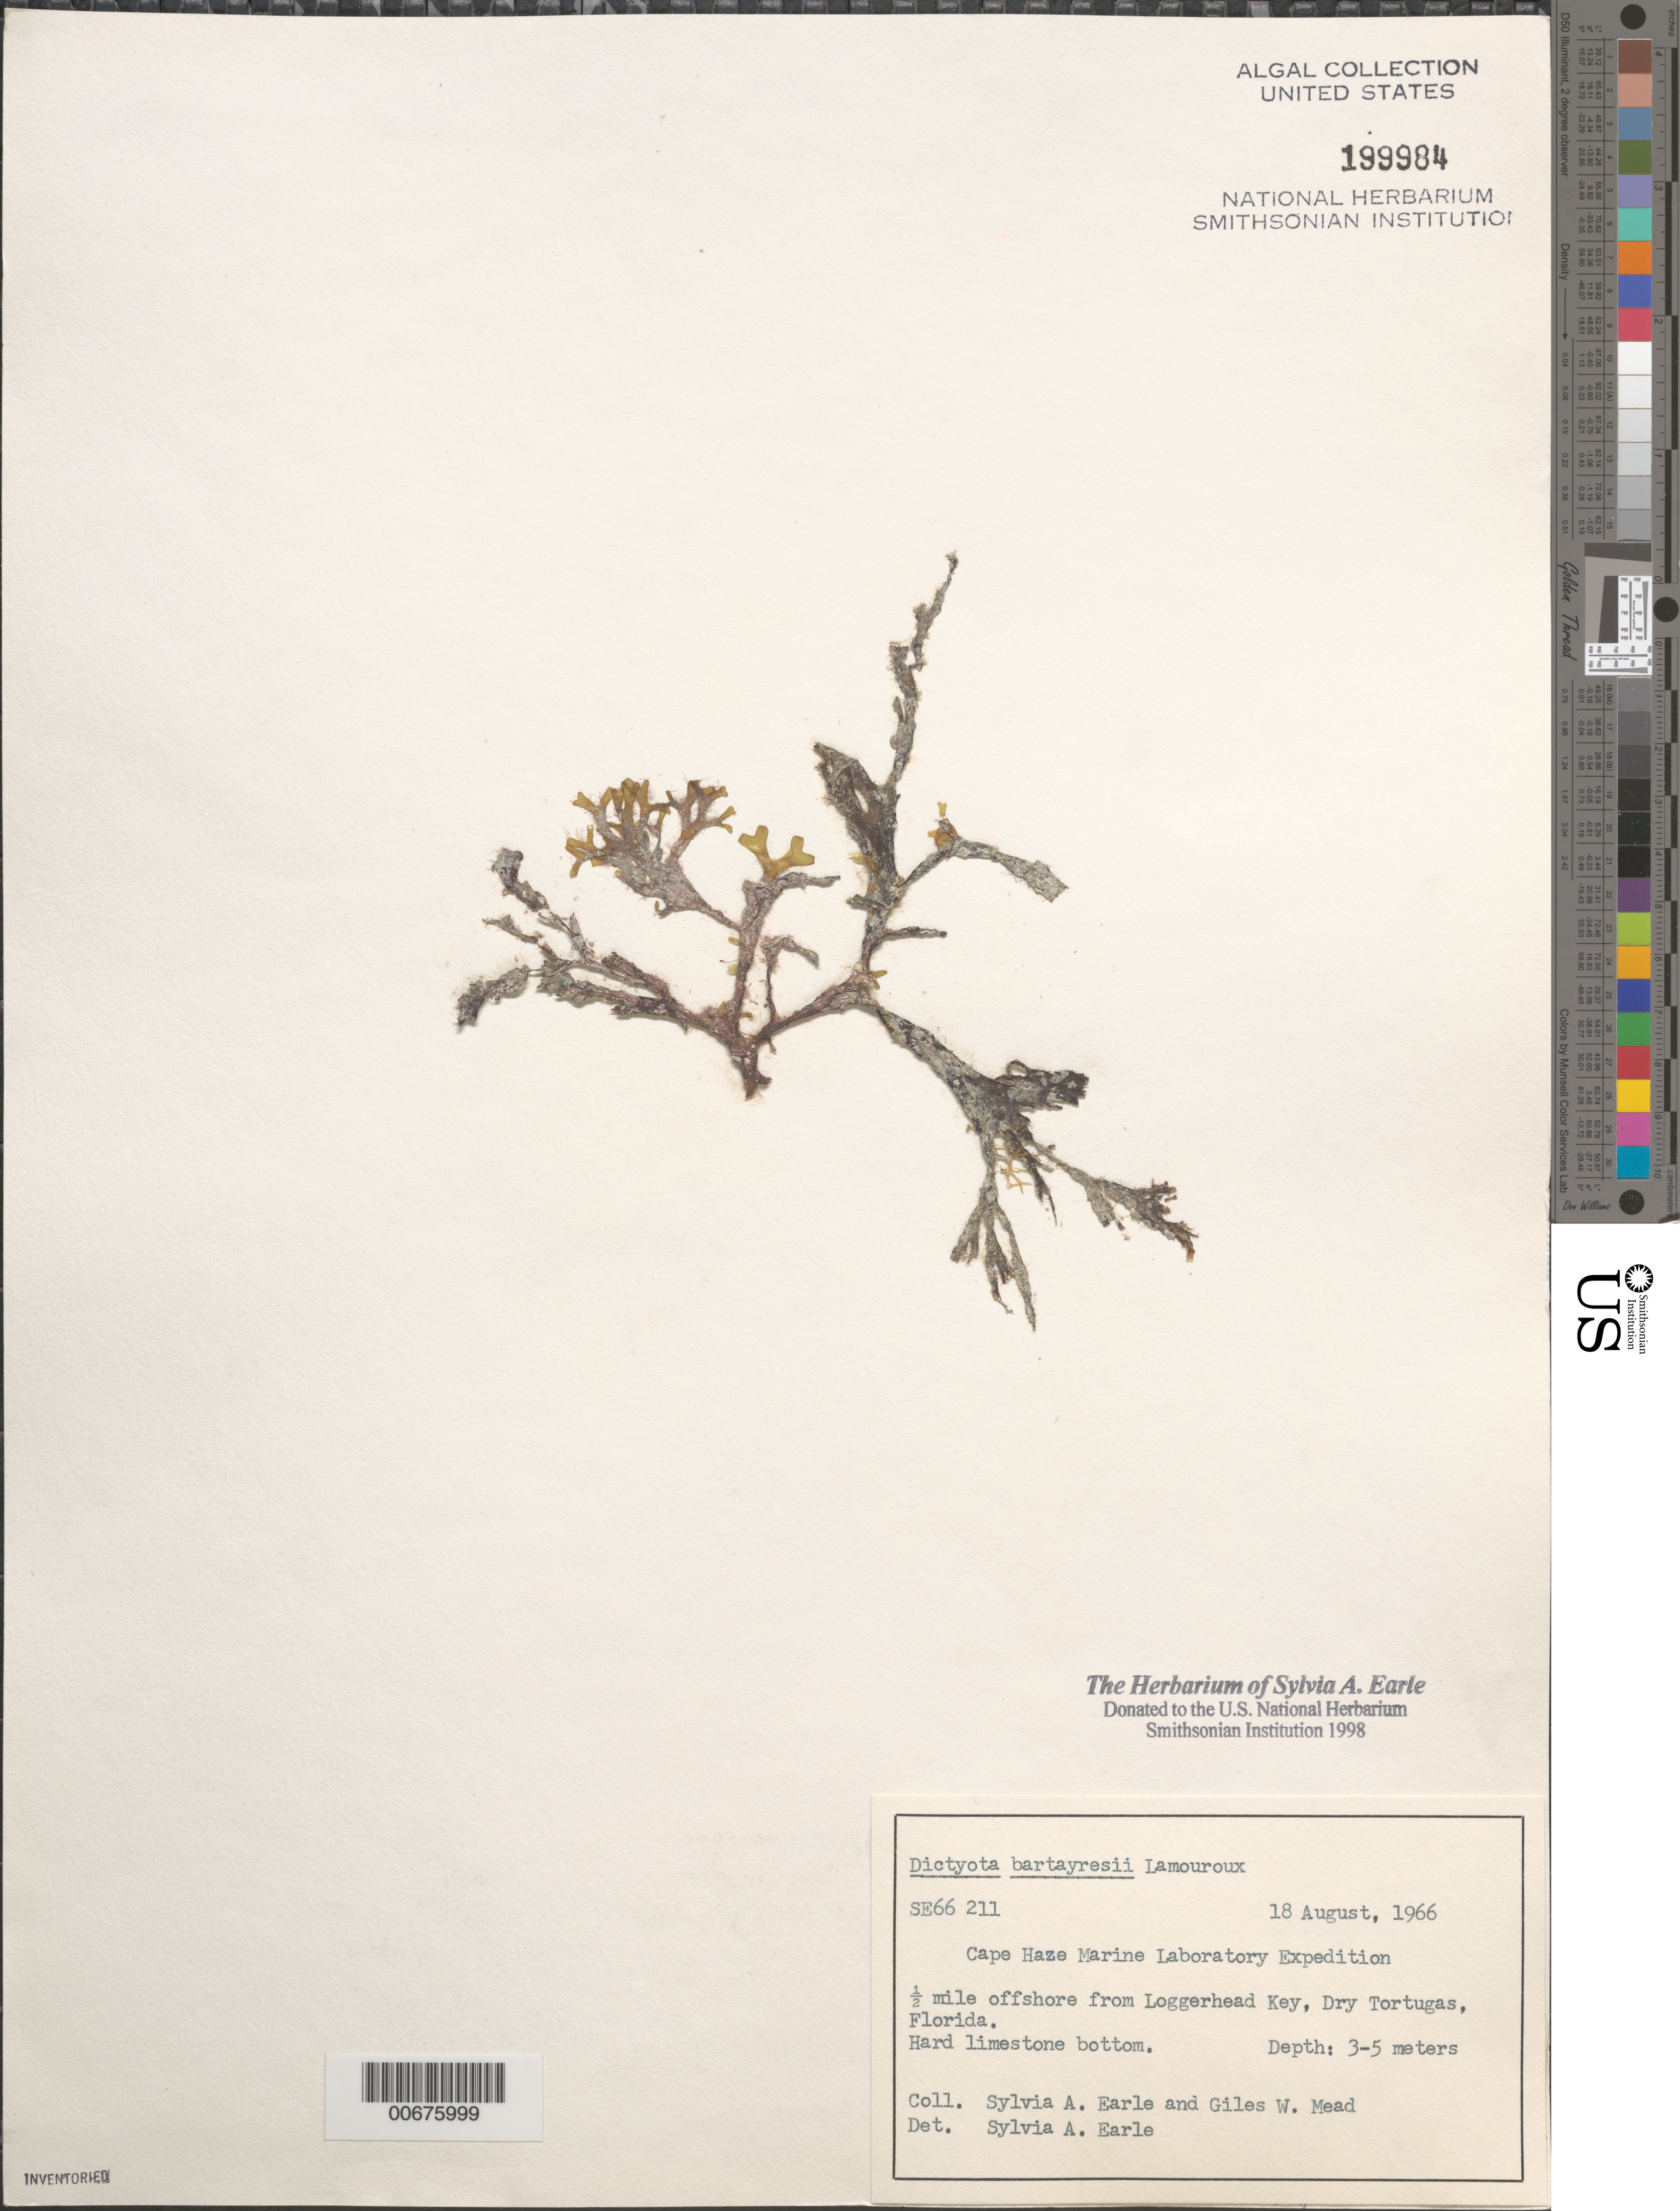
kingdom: Chromista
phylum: Ochrophyta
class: Phaeophyceae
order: Dictyotales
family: Dictyotaceae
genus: Dictyota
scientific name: Dictyota bartayresiana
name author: J.V.Lamouroux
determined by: Earle, S. A.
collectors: S. A. Earle & G. W. Mead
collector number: Se 66211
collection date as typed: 18 Aug 1966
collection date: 1966-08-18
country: United States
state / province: Florida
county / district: Monroe County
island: Dry Tortugas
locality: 1/2 mile off Loggerhead Key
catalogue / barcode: US 199984